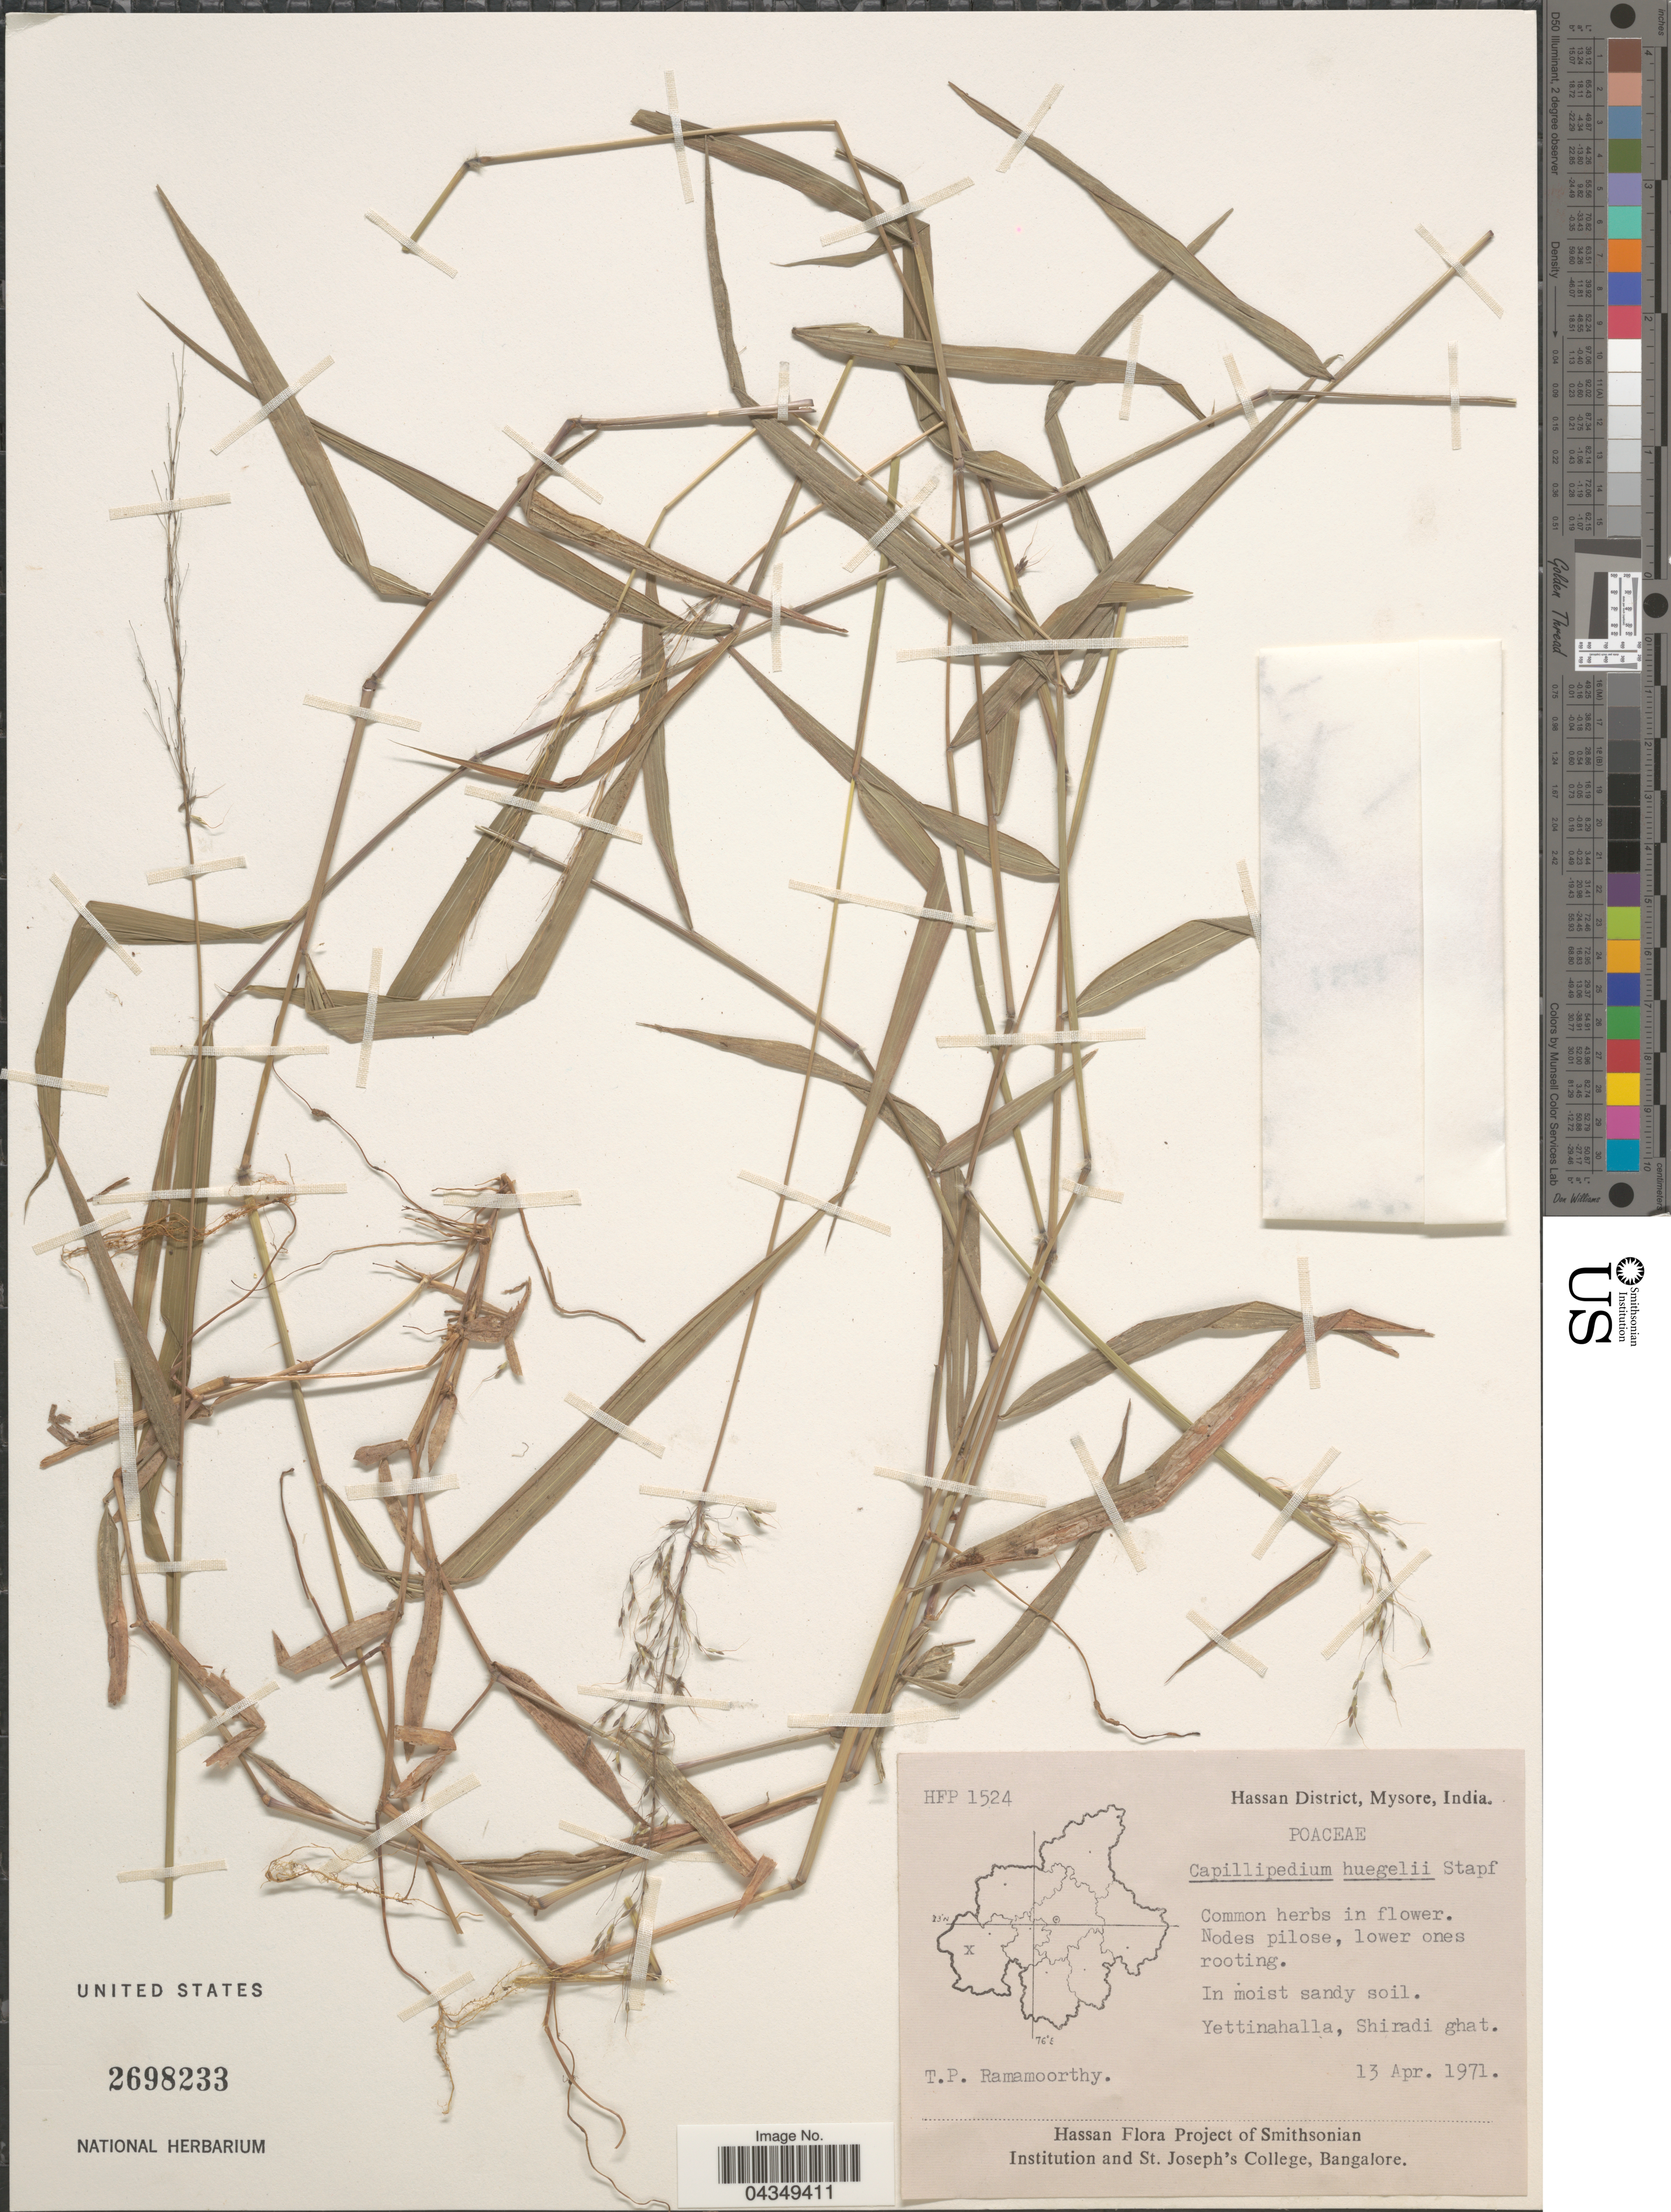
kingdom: Plantae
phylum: Tracheophyta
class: Liliopsida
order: Poales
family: Poaceae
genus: Capillipedium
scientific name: Capillipedium huegelii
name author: (Hack.) A. Camus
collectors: T. P. Ramamoorthy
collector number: HFP1524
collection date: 1971-04-13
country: India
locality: Hassan District, Mysore. In moist sandy soil. Yettinahalla, Shiradi ghat.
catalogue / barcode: US 2698233